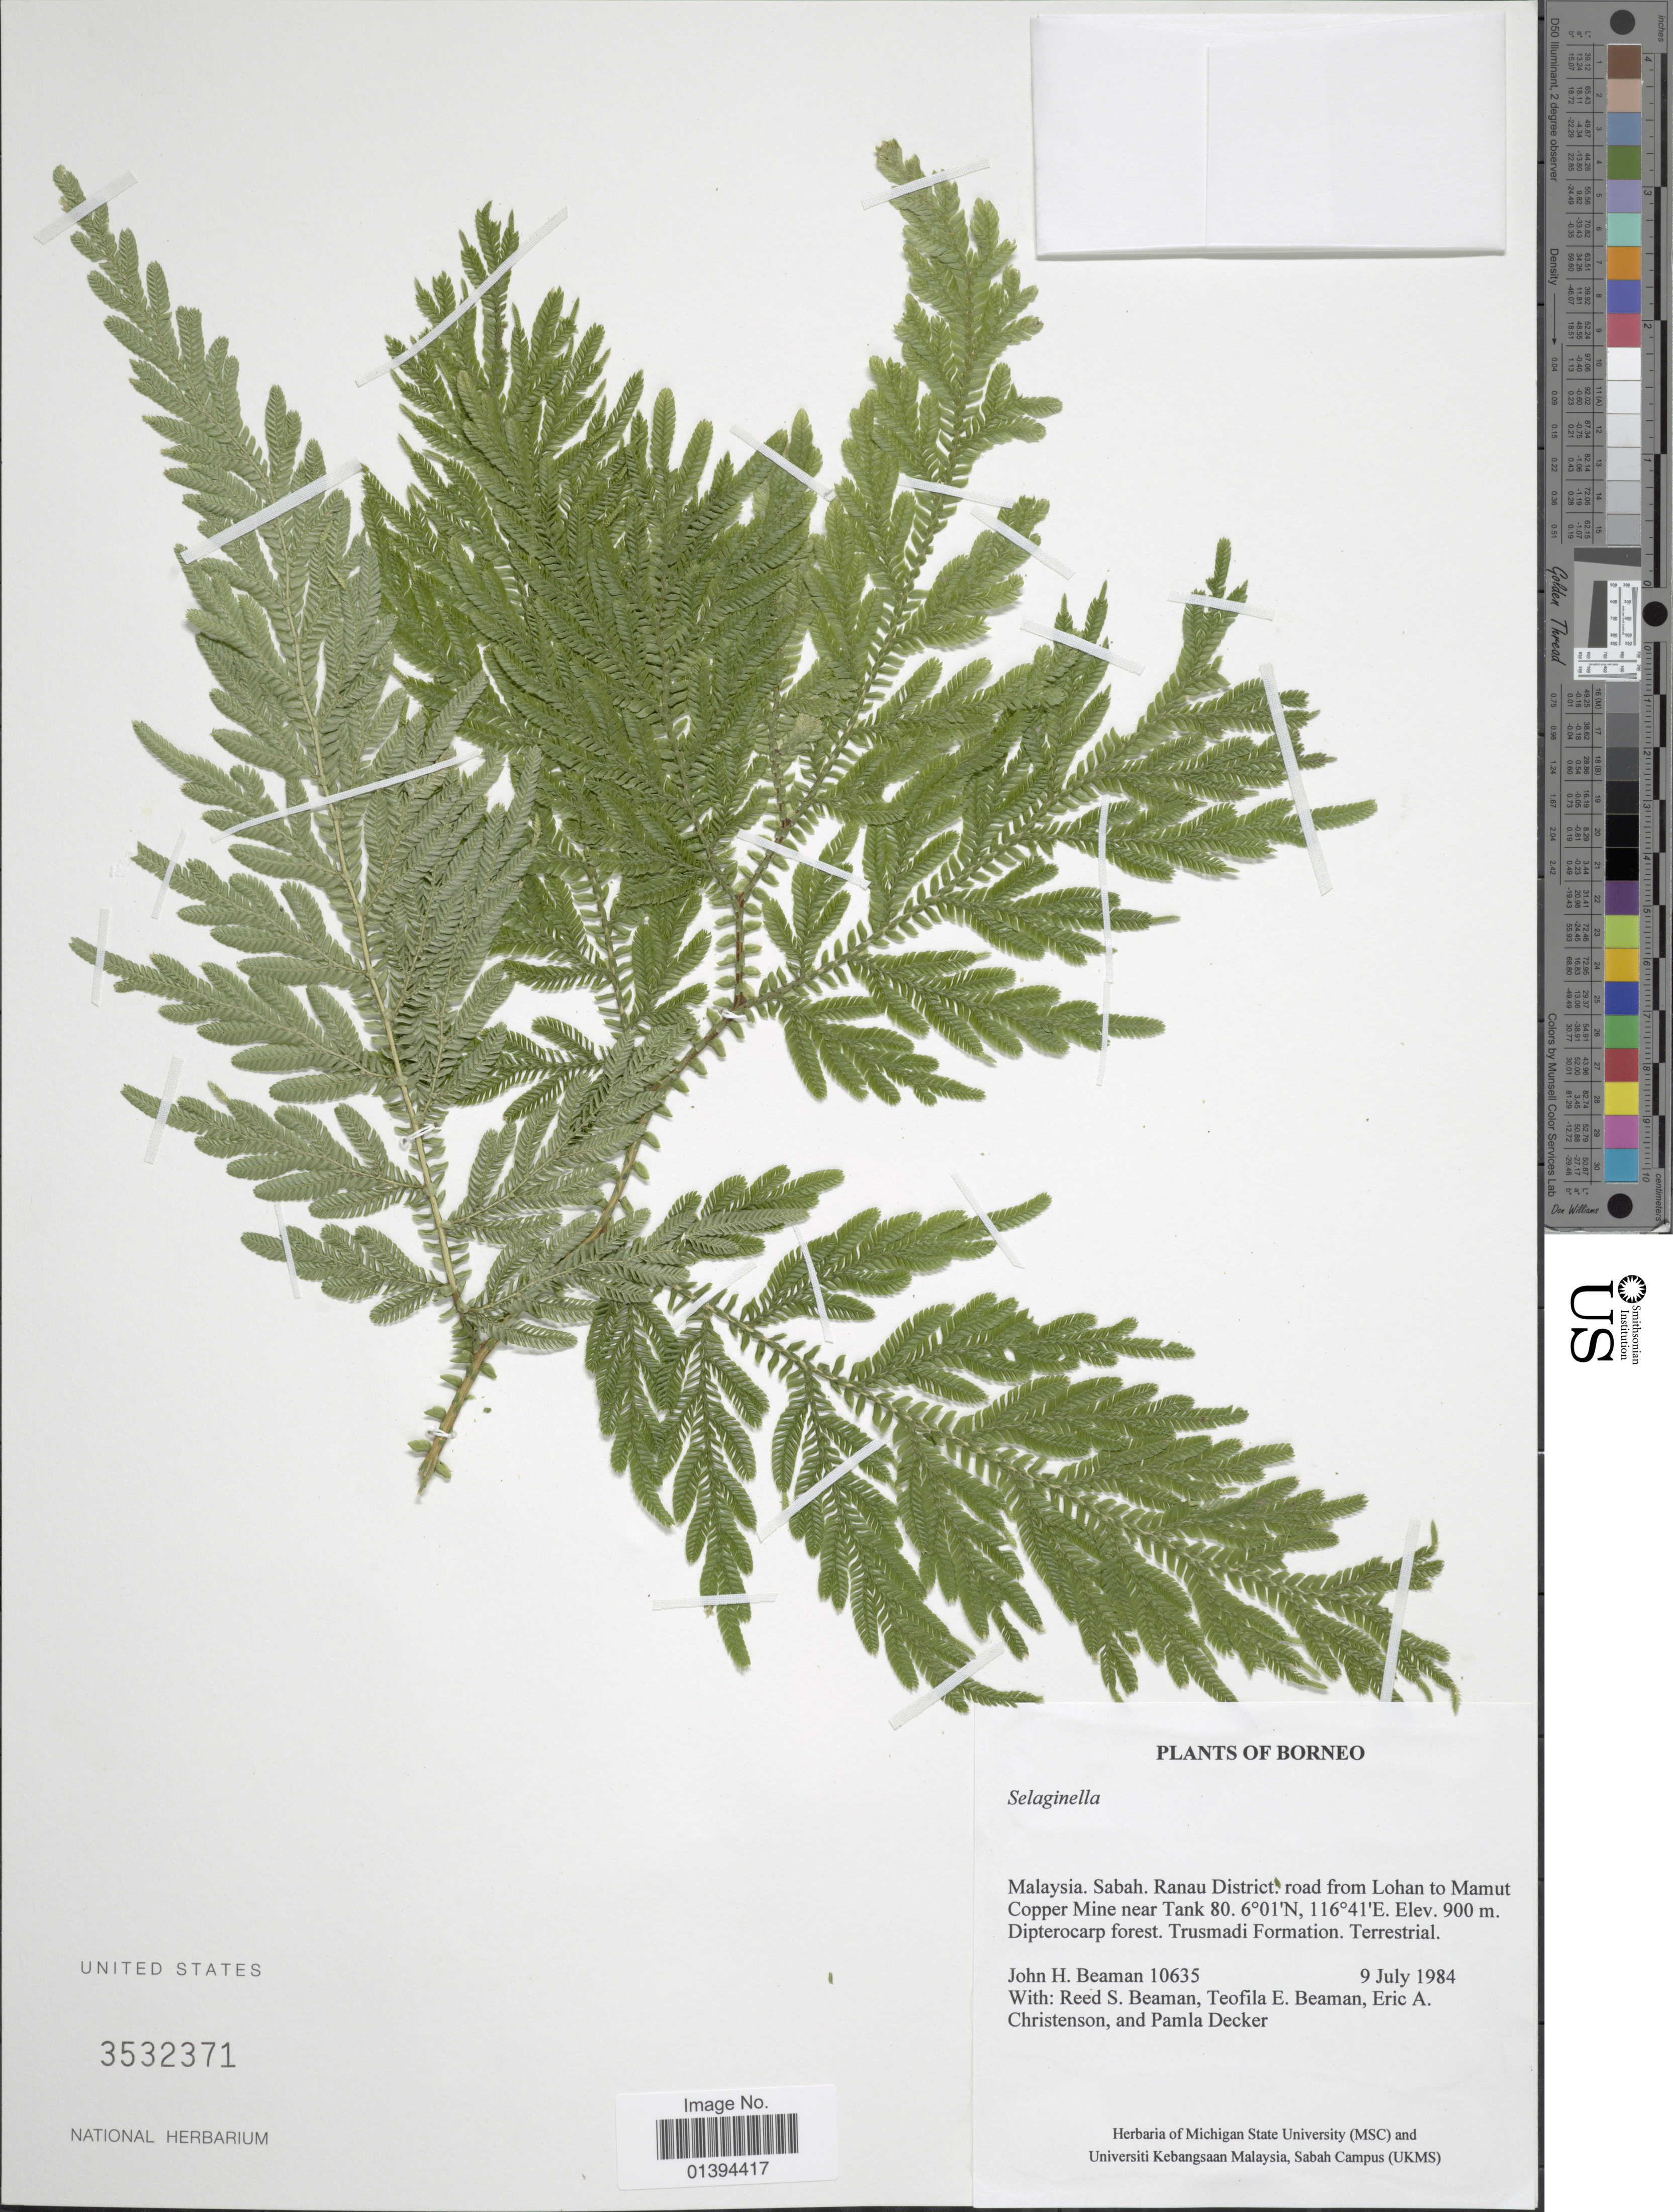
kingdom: Plantae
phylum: Tracheophyta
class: Lycopodiopsida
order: Selaginellales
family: Selaginellaceae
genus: Selaginella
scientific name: Selaginella sp.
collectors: J. H. Beaman, R. S. Beaman, T. E. Beaman, E. A. Christenson & P. Decker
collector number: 10635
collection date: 1984-07-09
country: Malaysia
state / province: Sabah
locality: Ranau District: road from Lohan to Mamut Copper Mine near Tank 80, Borneo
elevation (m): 900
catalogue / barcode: US 3532371